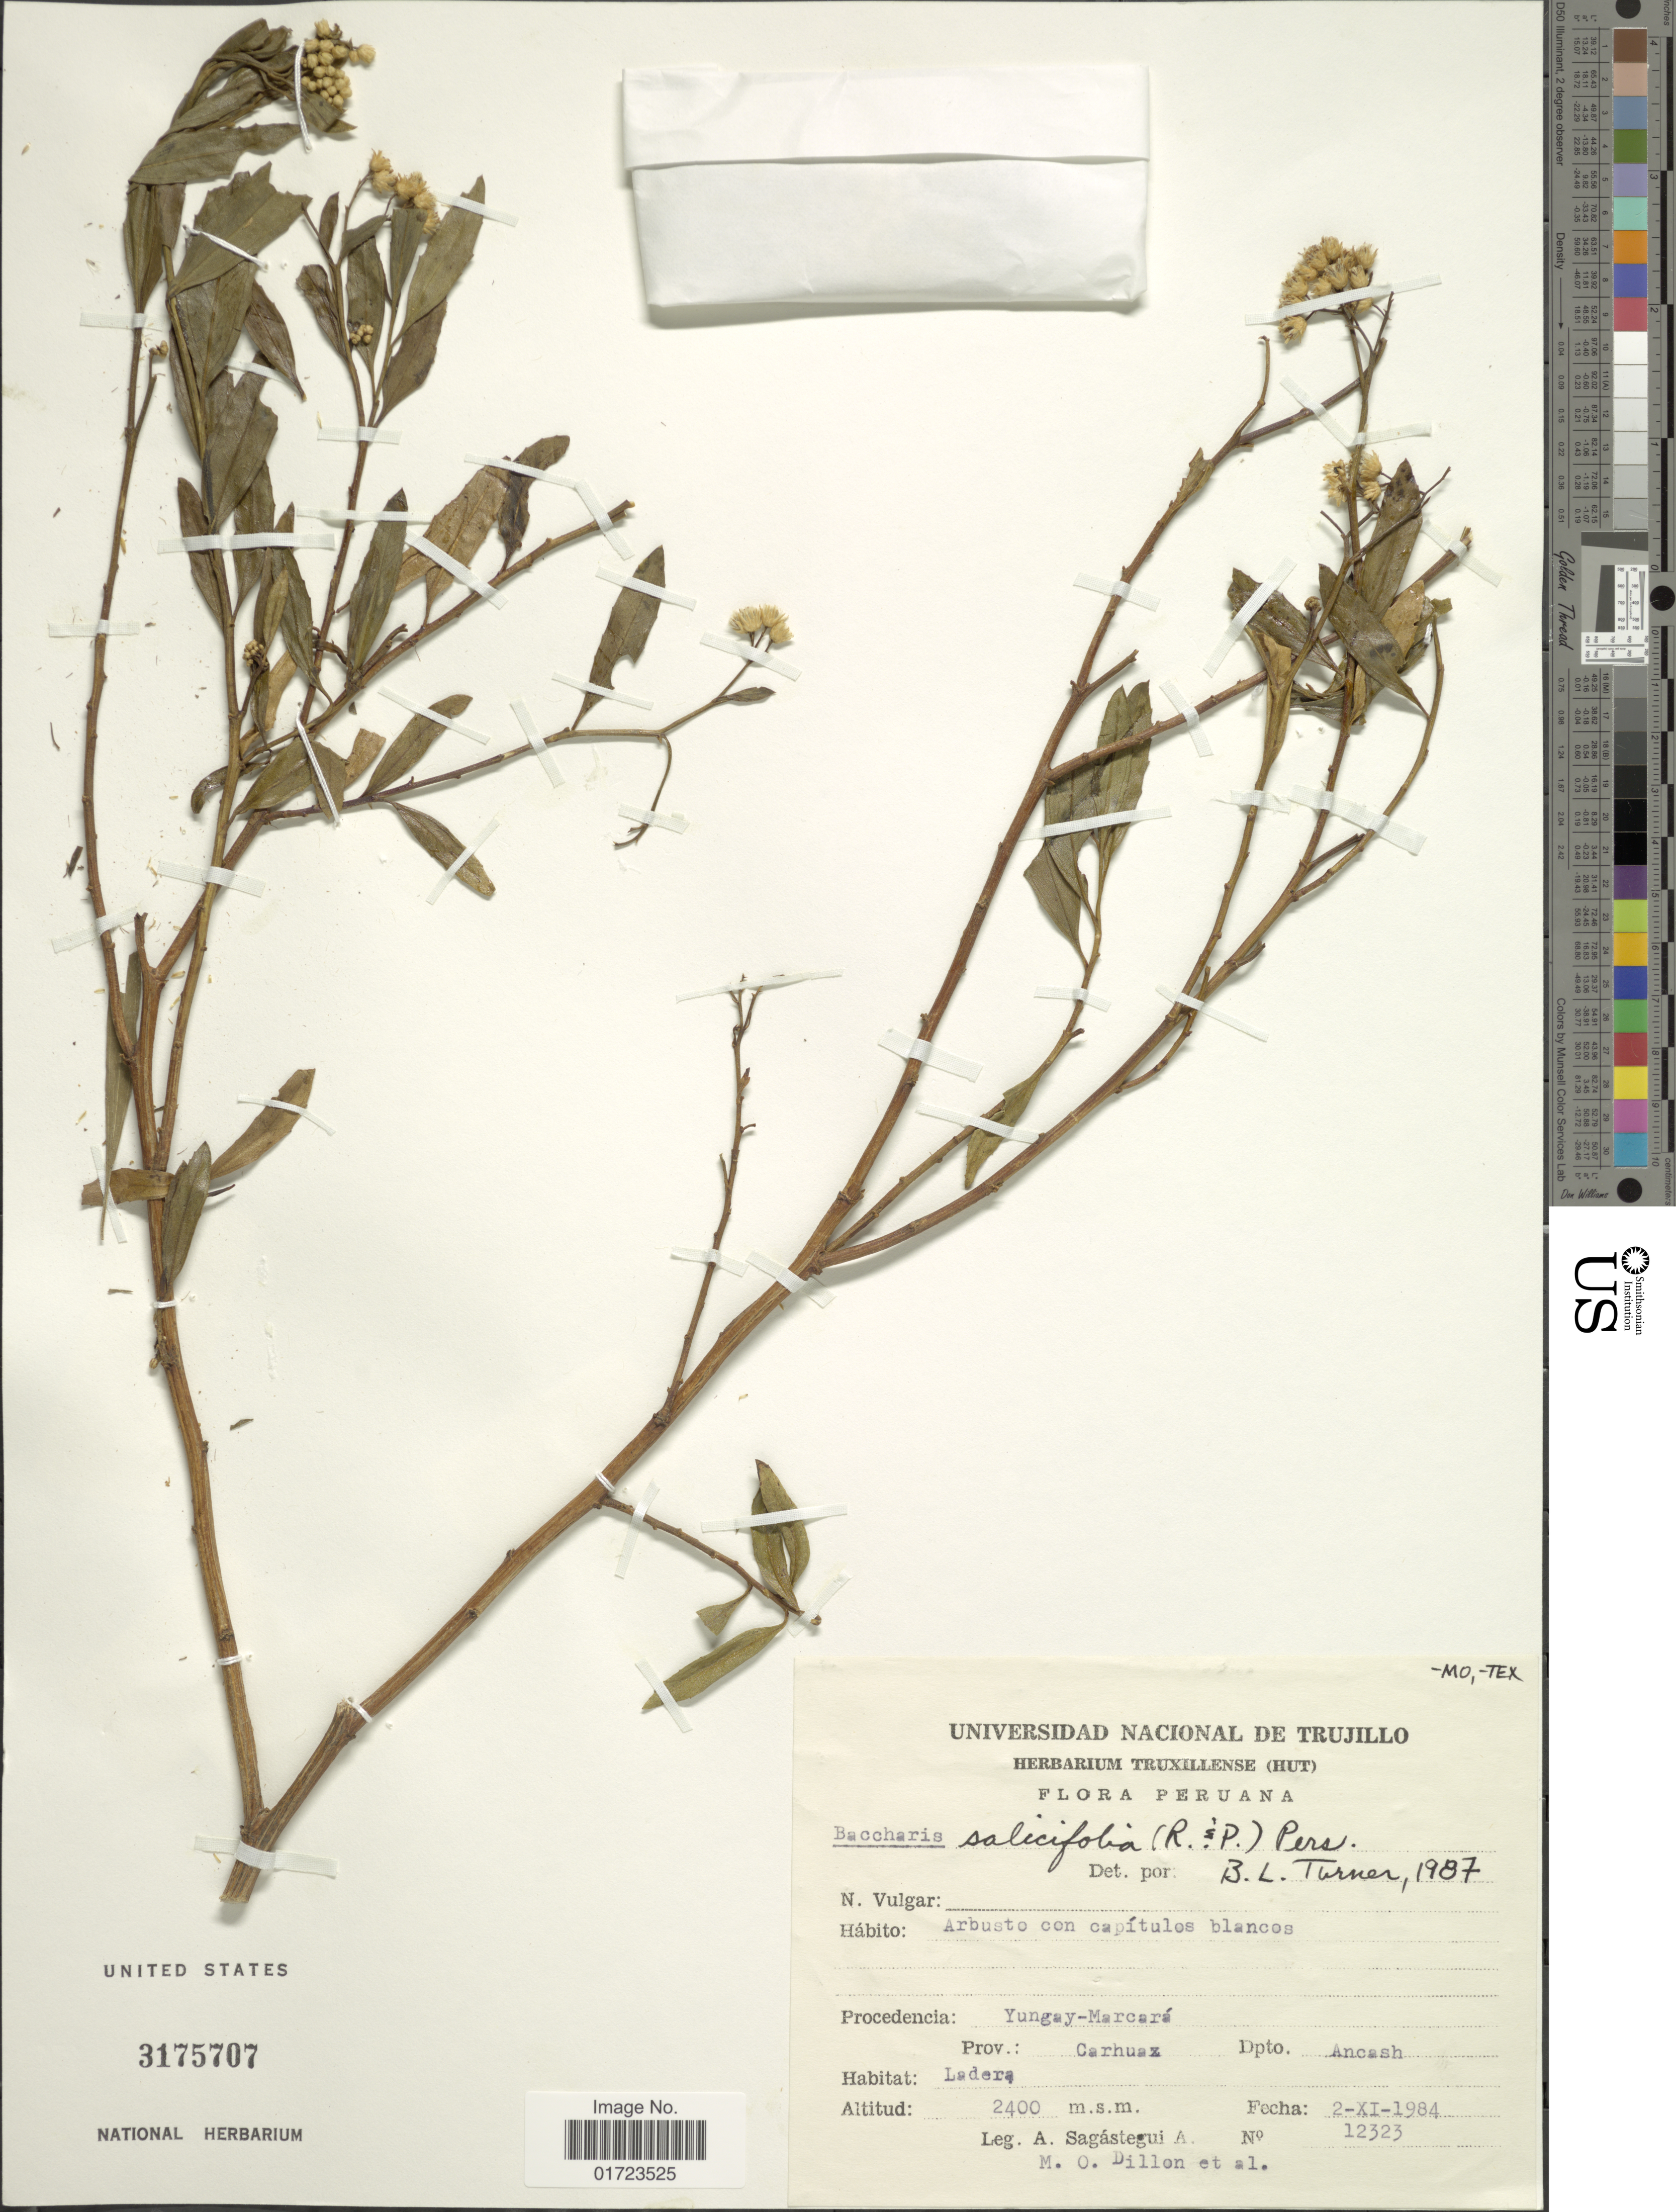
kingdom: Plantae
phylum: Tracheophyta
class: Magnoliopsida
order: Asterales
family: Asteraceae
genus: Baccharis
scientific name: Baccharis salicifolia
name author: (Ruiz & Pav.) Pers.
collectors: A. Sagástegui A., M. O. Dillon & et al.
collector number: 12323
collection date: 1984-11-02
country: Peru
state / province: Ancash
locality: Yungay - Marcara, Prov. Carhuaz, Dpto. Ancash.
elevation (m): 2400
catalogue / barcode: US 3175707